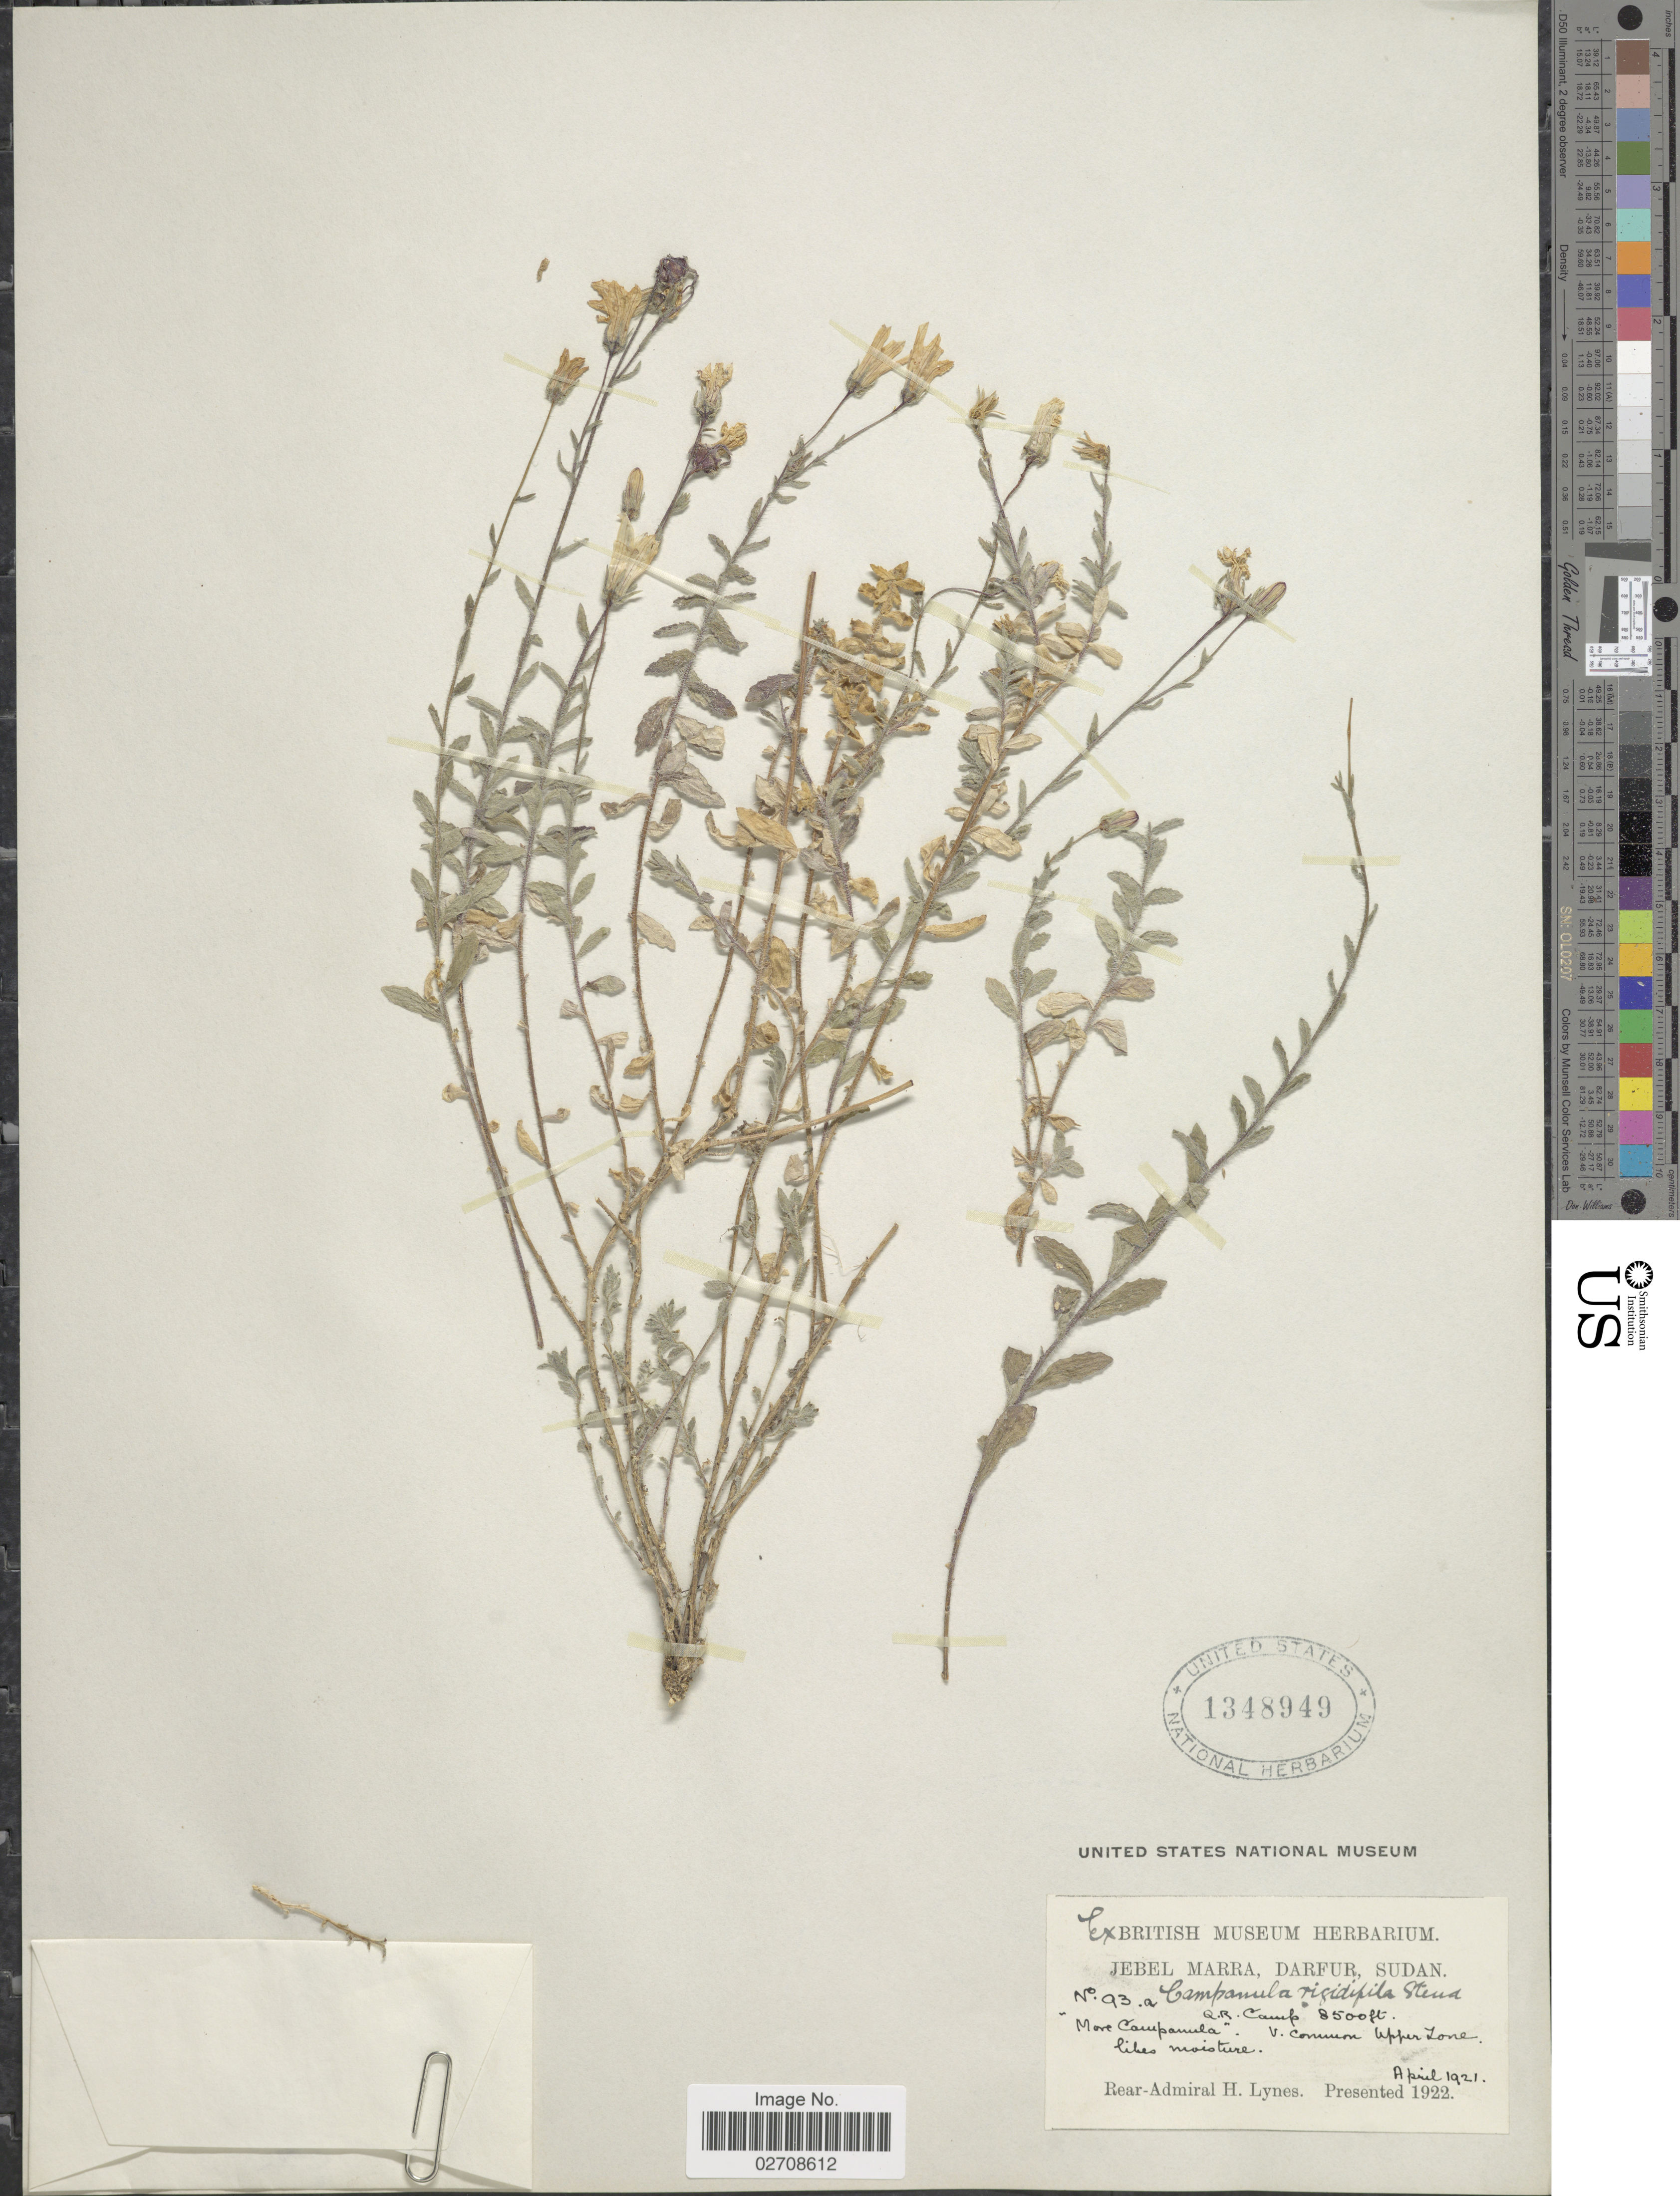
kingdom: Plantae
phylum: Tracheophyta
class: Magnoliopsida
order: Asterales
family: Campanulaceae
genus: Campanula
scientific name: Campanula rigidipila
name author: Steud. & Hochst. ex A. Rich.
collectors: H. Lynes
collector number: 93a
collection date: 1921-04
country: Sudan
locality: Jebel Marra, Darfur, Sudan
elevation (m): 2591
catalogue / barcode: US 1348949